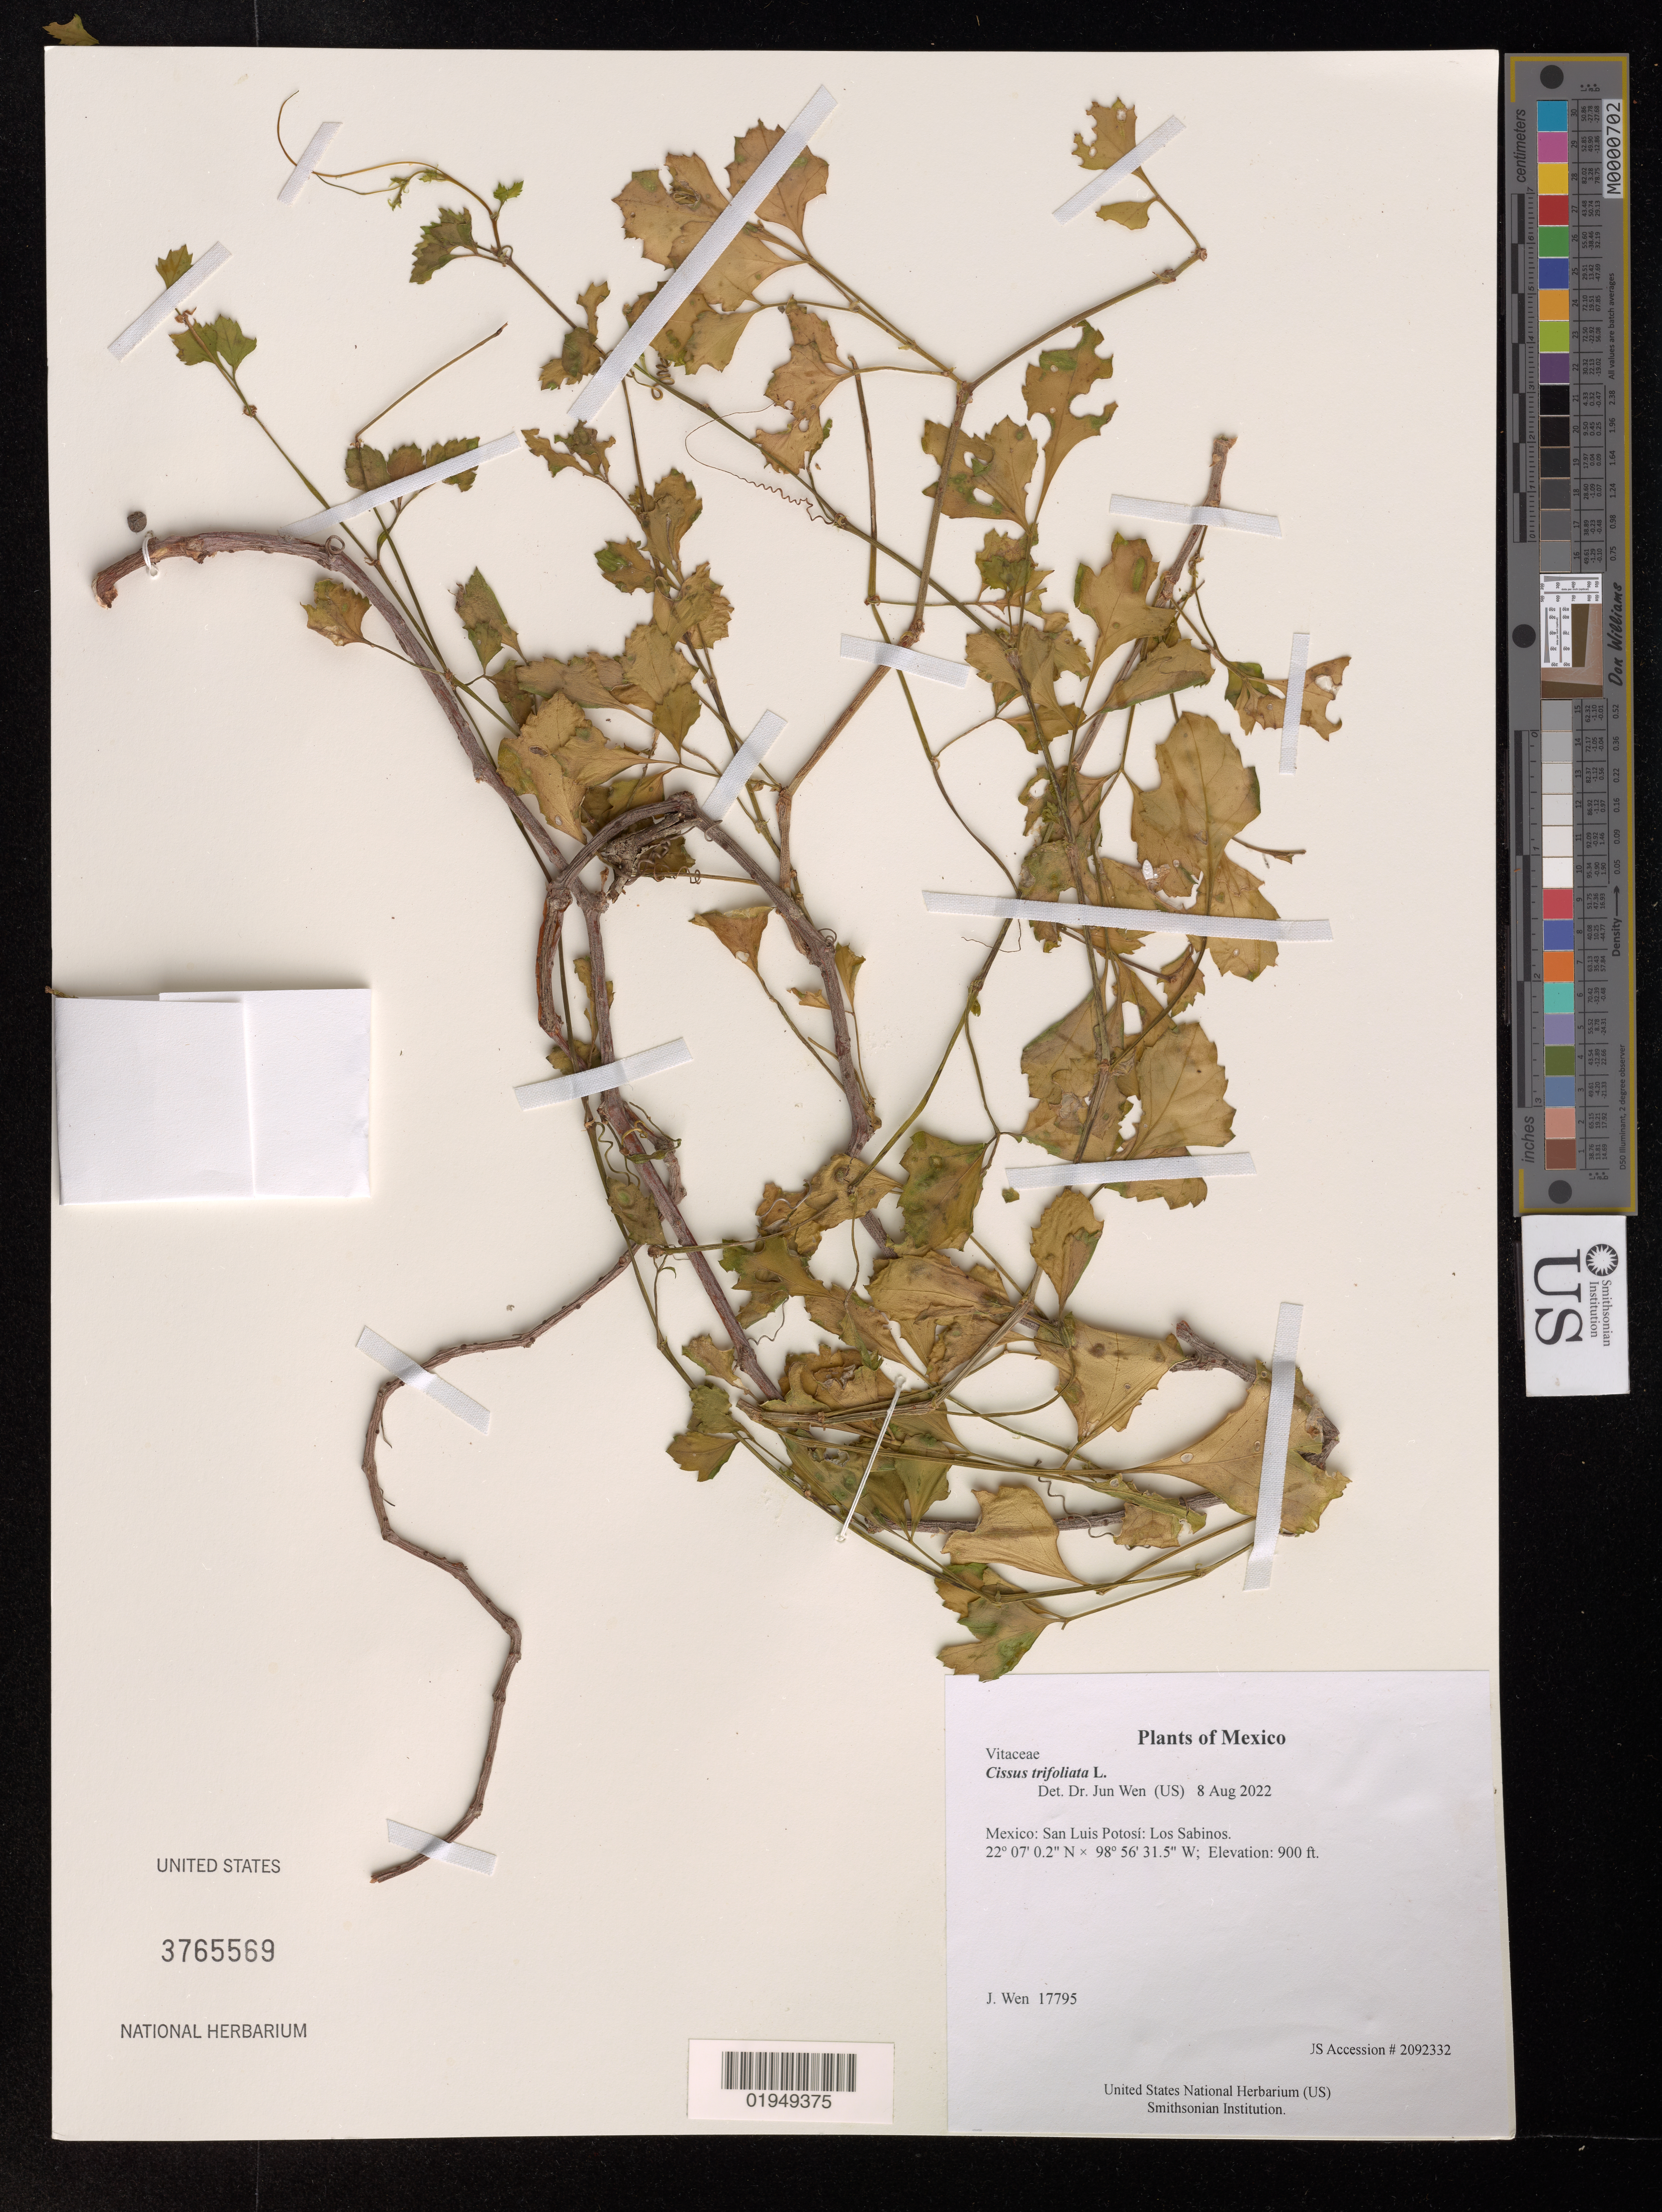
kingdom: Plantae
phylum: Tracheophyta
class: Magnoliopsida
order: Vitales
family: Vitaceae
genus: Cissus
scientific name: Cissus trifoliata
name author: (L.) L.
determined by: Wen, Jun, (BOT), Smithsonian Institution - National Museum of Natural History (UNITED STATES)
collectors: J. Wen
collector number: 17795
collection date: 2022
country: Mexico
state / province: San Luis Potosí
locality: Los Sabinos.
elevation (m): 274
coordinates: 22.1167199 N, 98.9420929 W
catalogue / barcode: US 3765569